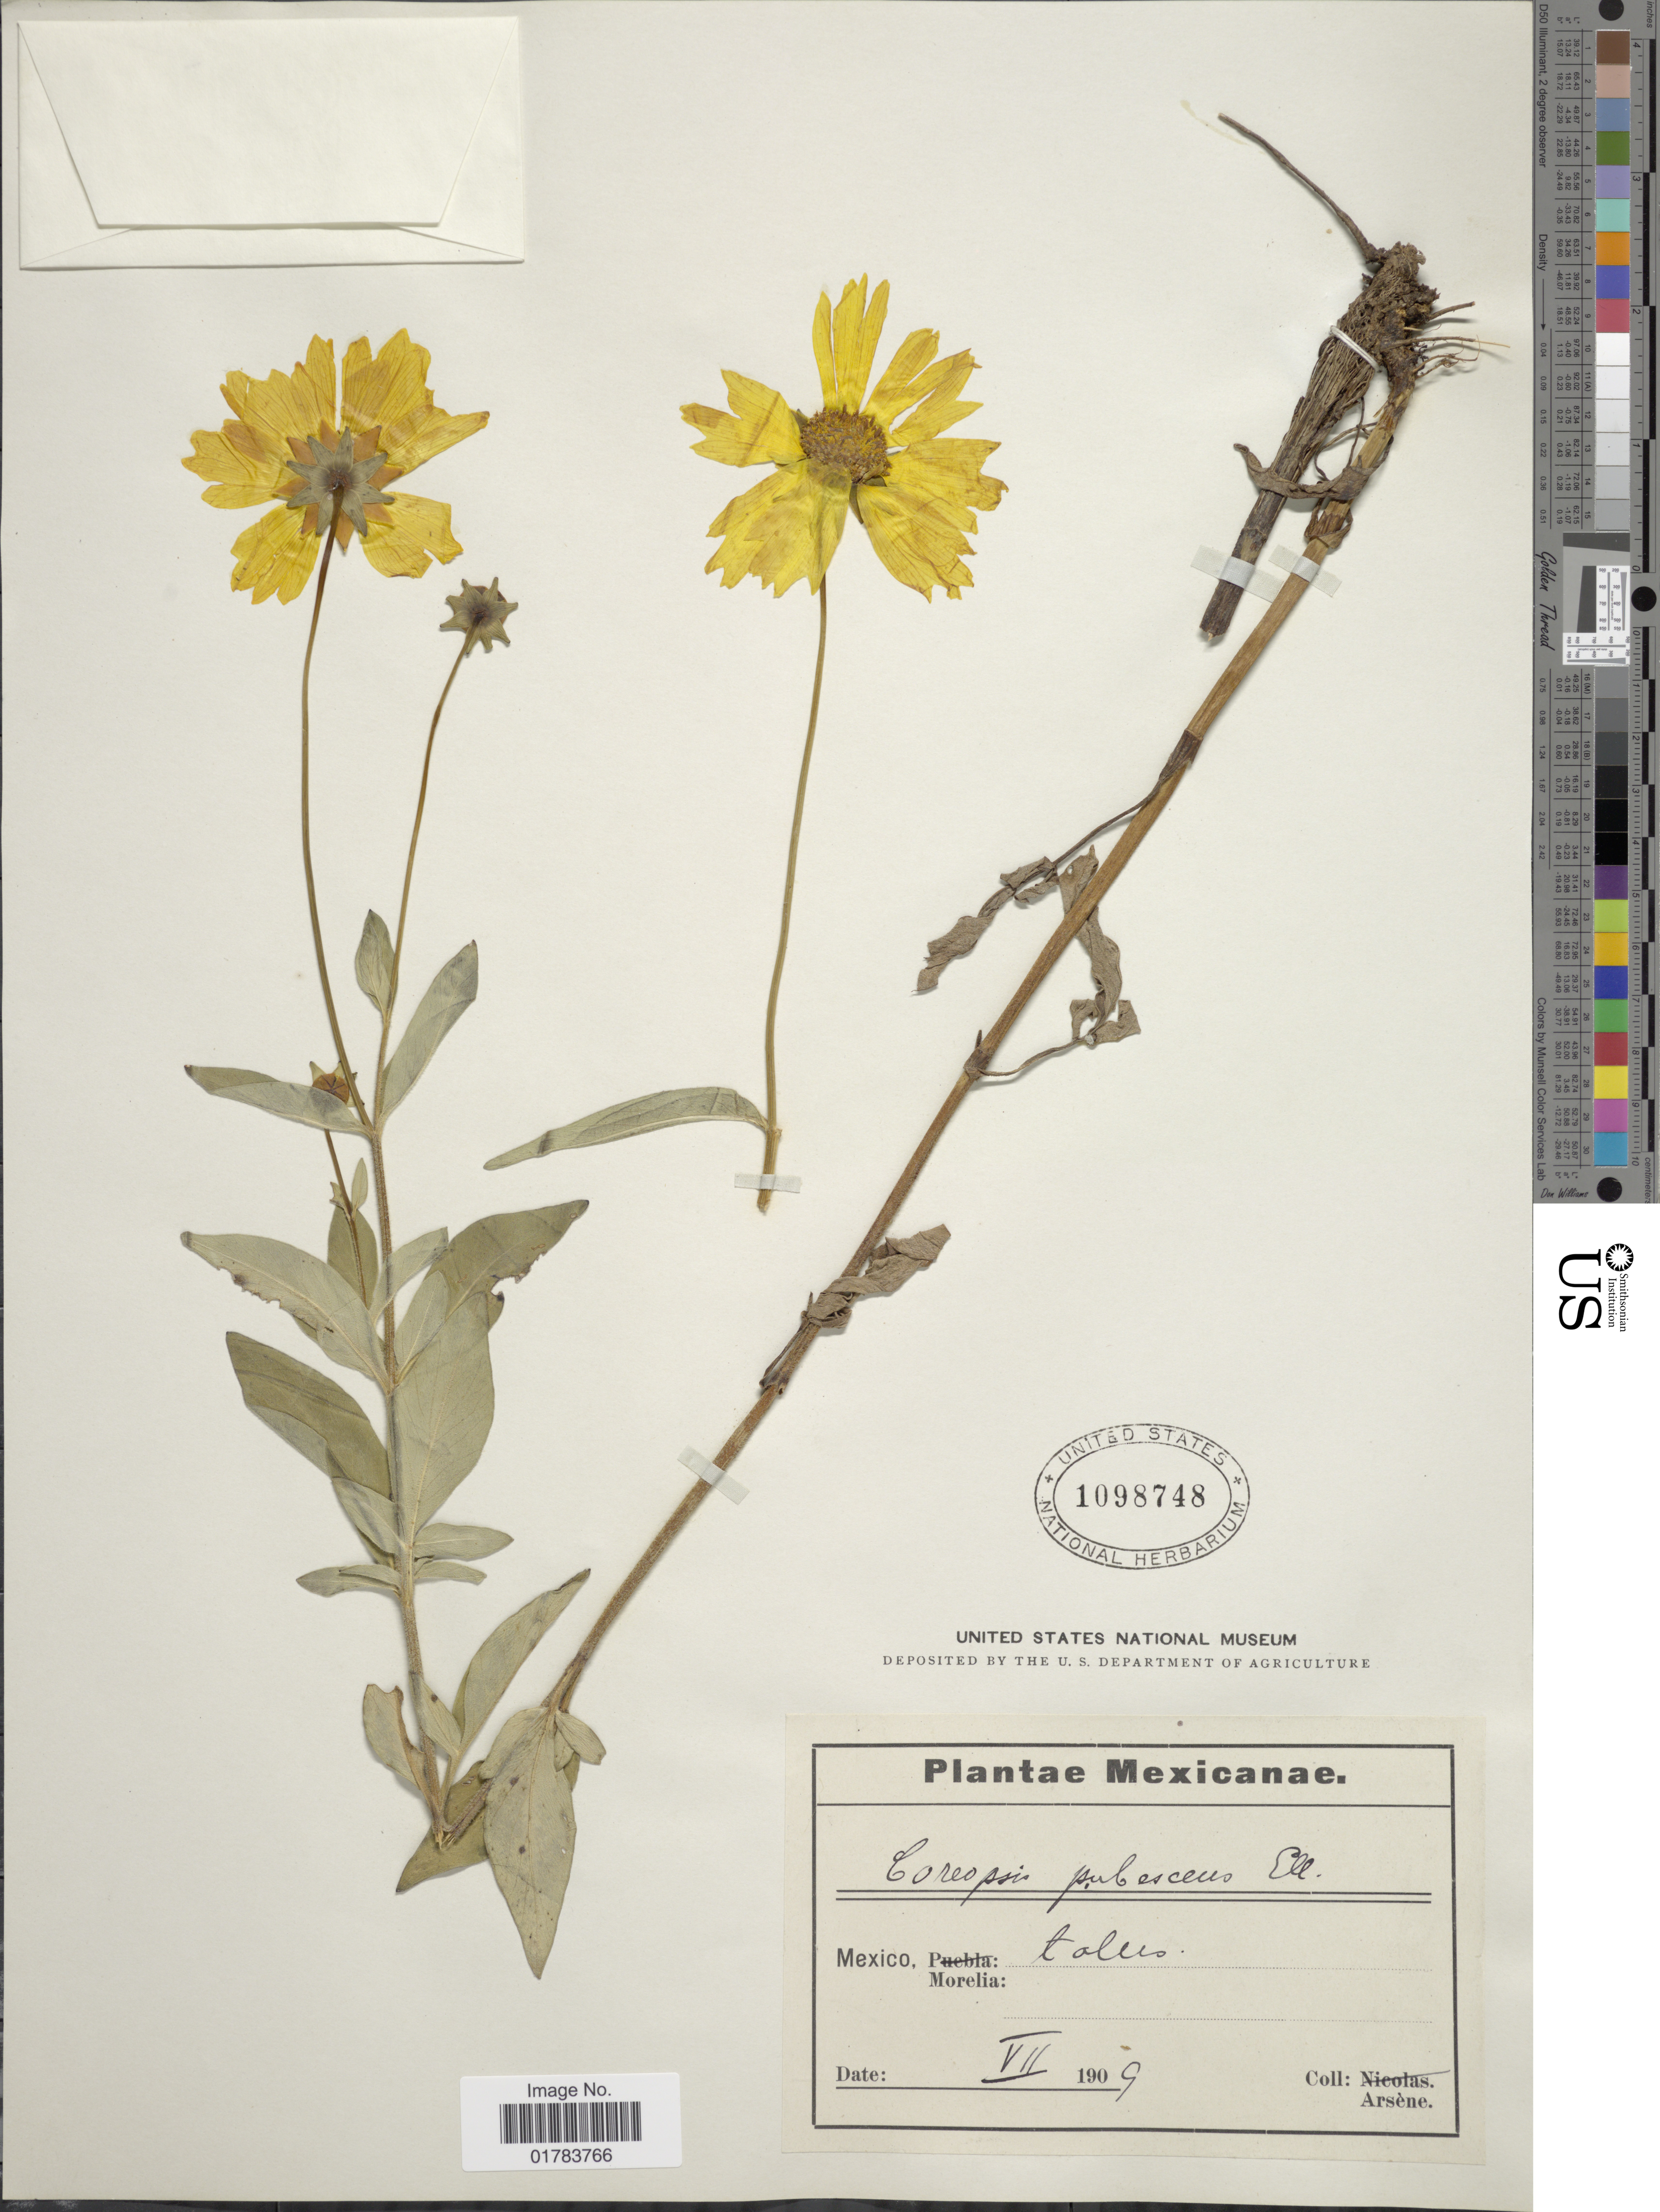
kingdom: Plantae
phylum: Tracheophyta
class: Magnoliopsida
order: Asterales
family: Asteraceae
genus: Coreopsis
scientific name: Coreopsis pubescens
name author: Elliott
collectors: -- Arsène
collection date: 1909-07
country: Mexico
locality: Morelia: Talus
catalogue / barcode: US 1098748